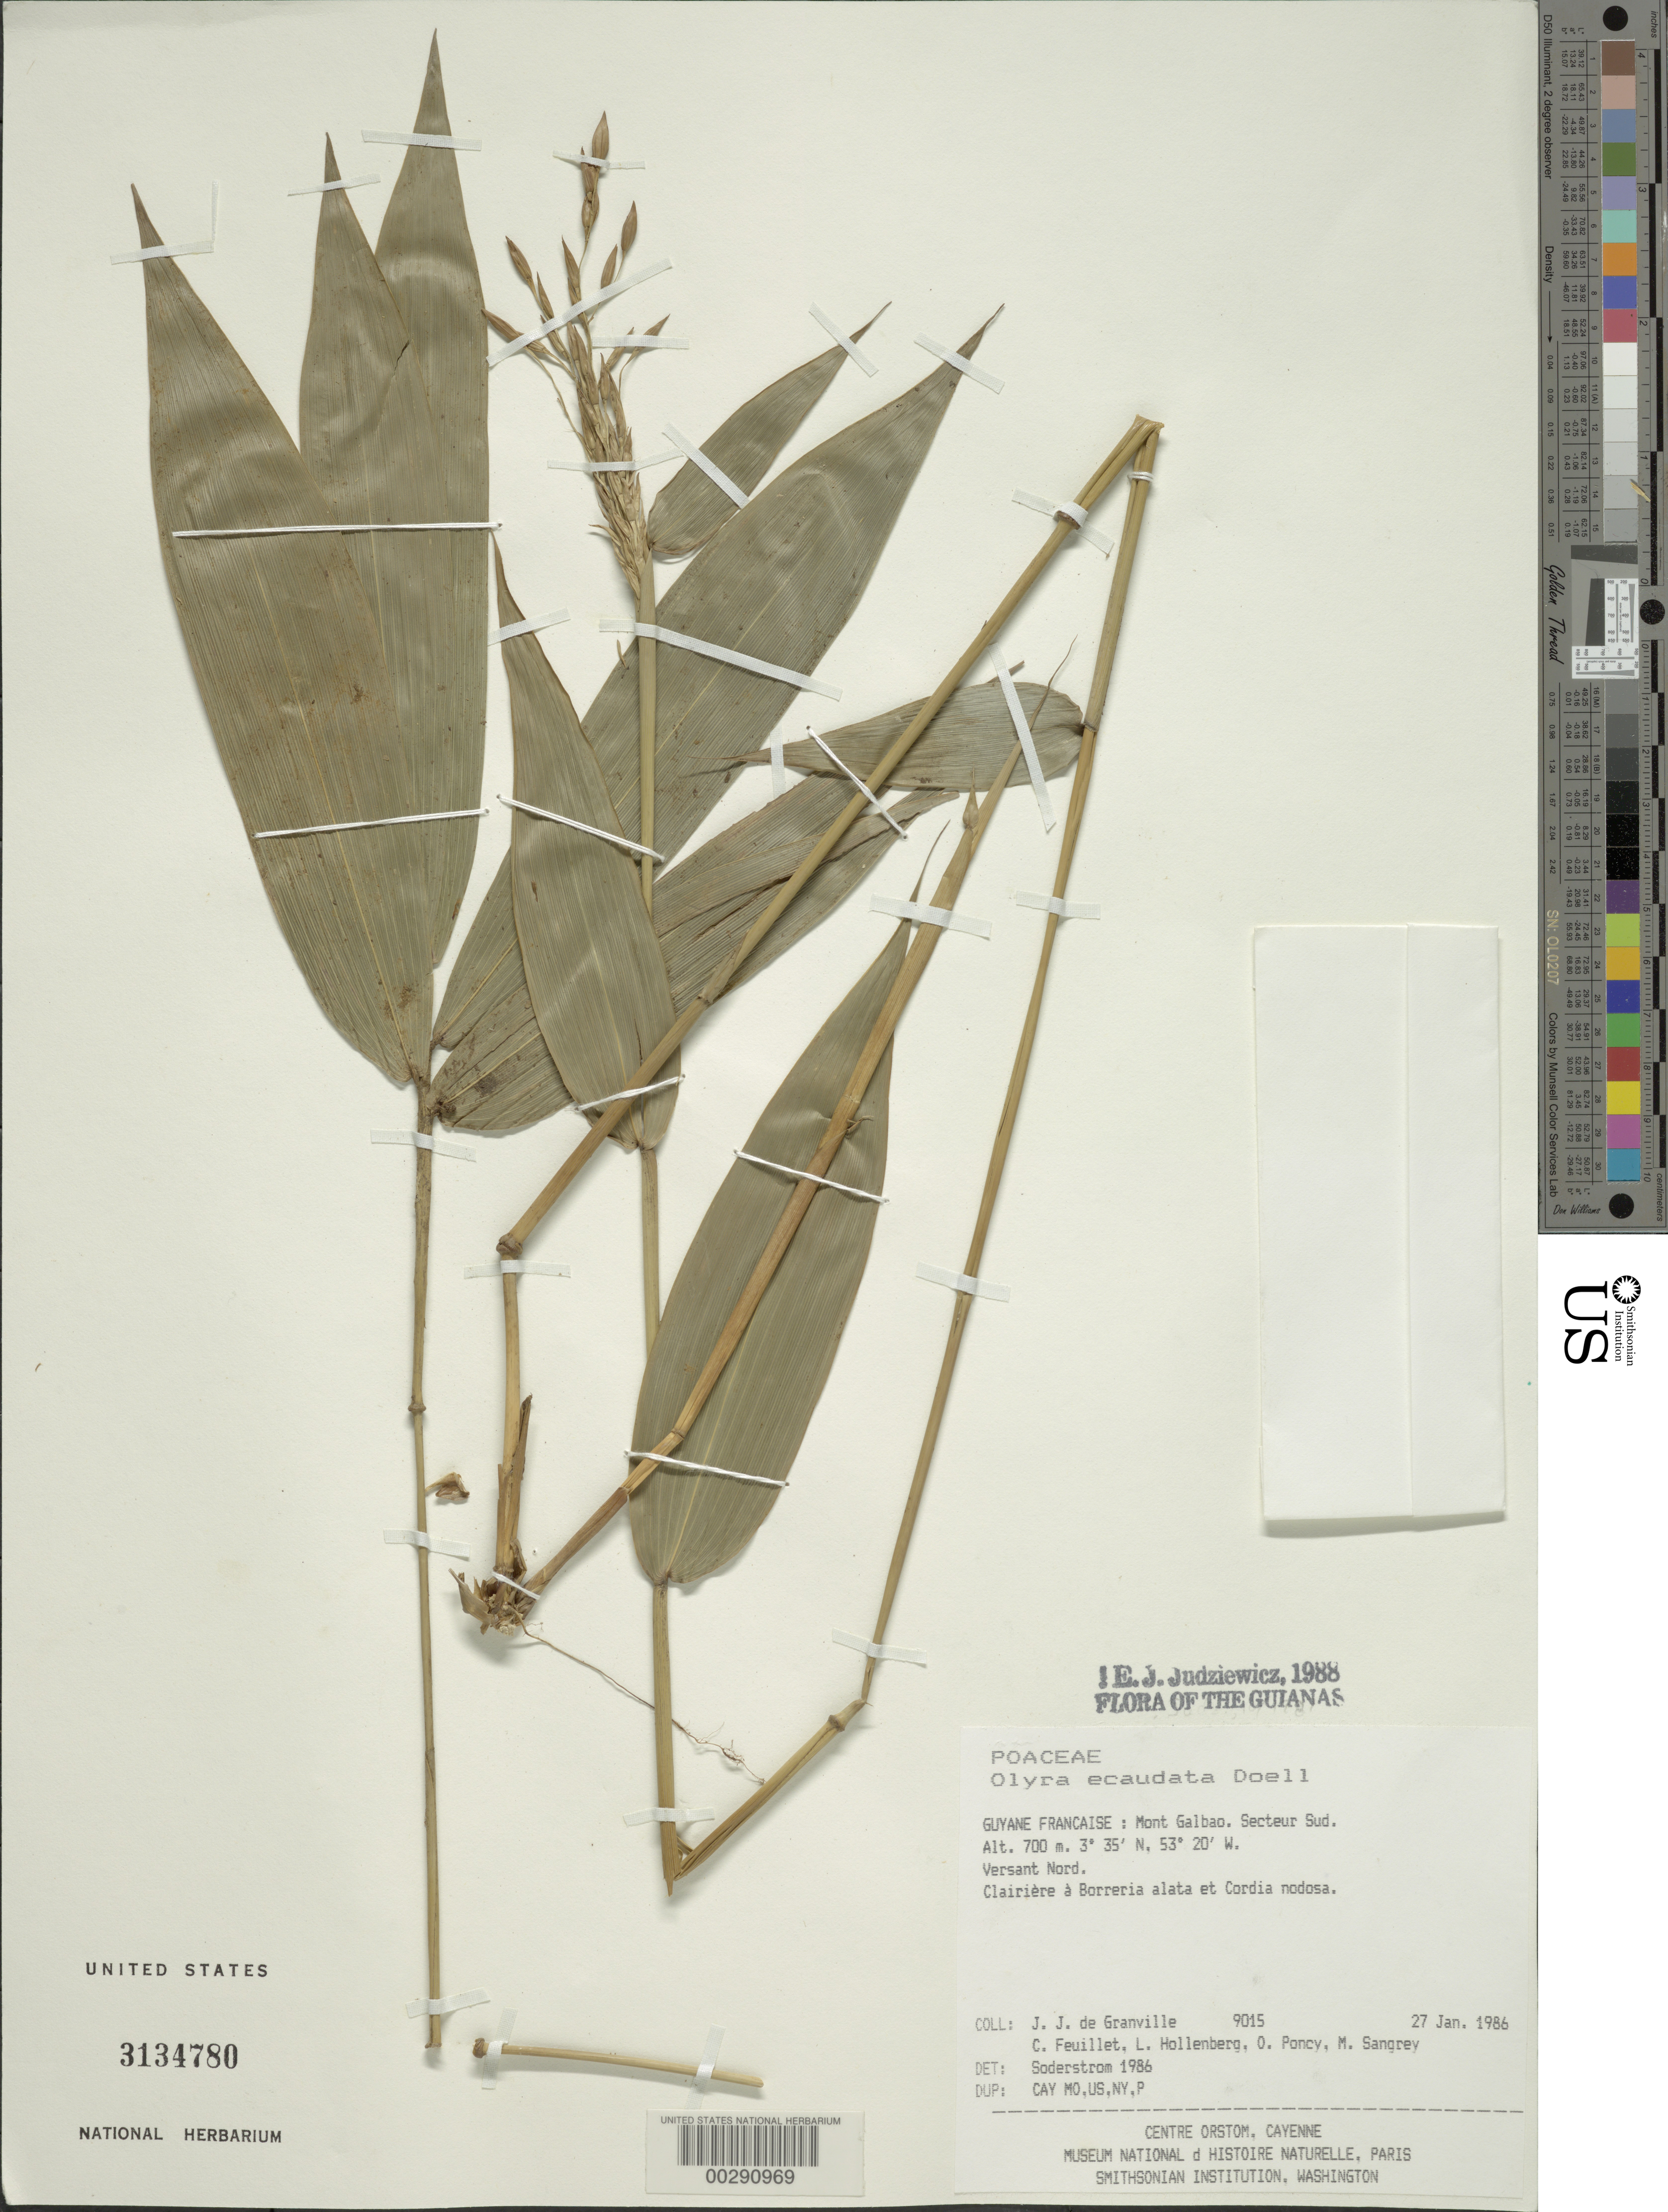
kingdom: Plantae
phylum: Tracheophyta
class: Liliopsida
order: Poales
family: Poaceae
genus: Olyra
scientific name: Olyra ecaudata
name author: Döll in Mart.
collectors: J.-J. de Granville, C. Feuillet, L. Hollenberg, O. Poncy & M. S. Sangrey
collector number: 9015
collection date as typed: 27 Jan 1986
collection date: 1986-01-27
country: French Guiana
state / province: Cayenne / Saint-Laurent-du-Maroni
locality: Mont galbao; secteur sud. [in former inini arrondissement.]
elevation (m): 700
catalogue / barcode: US 3134780